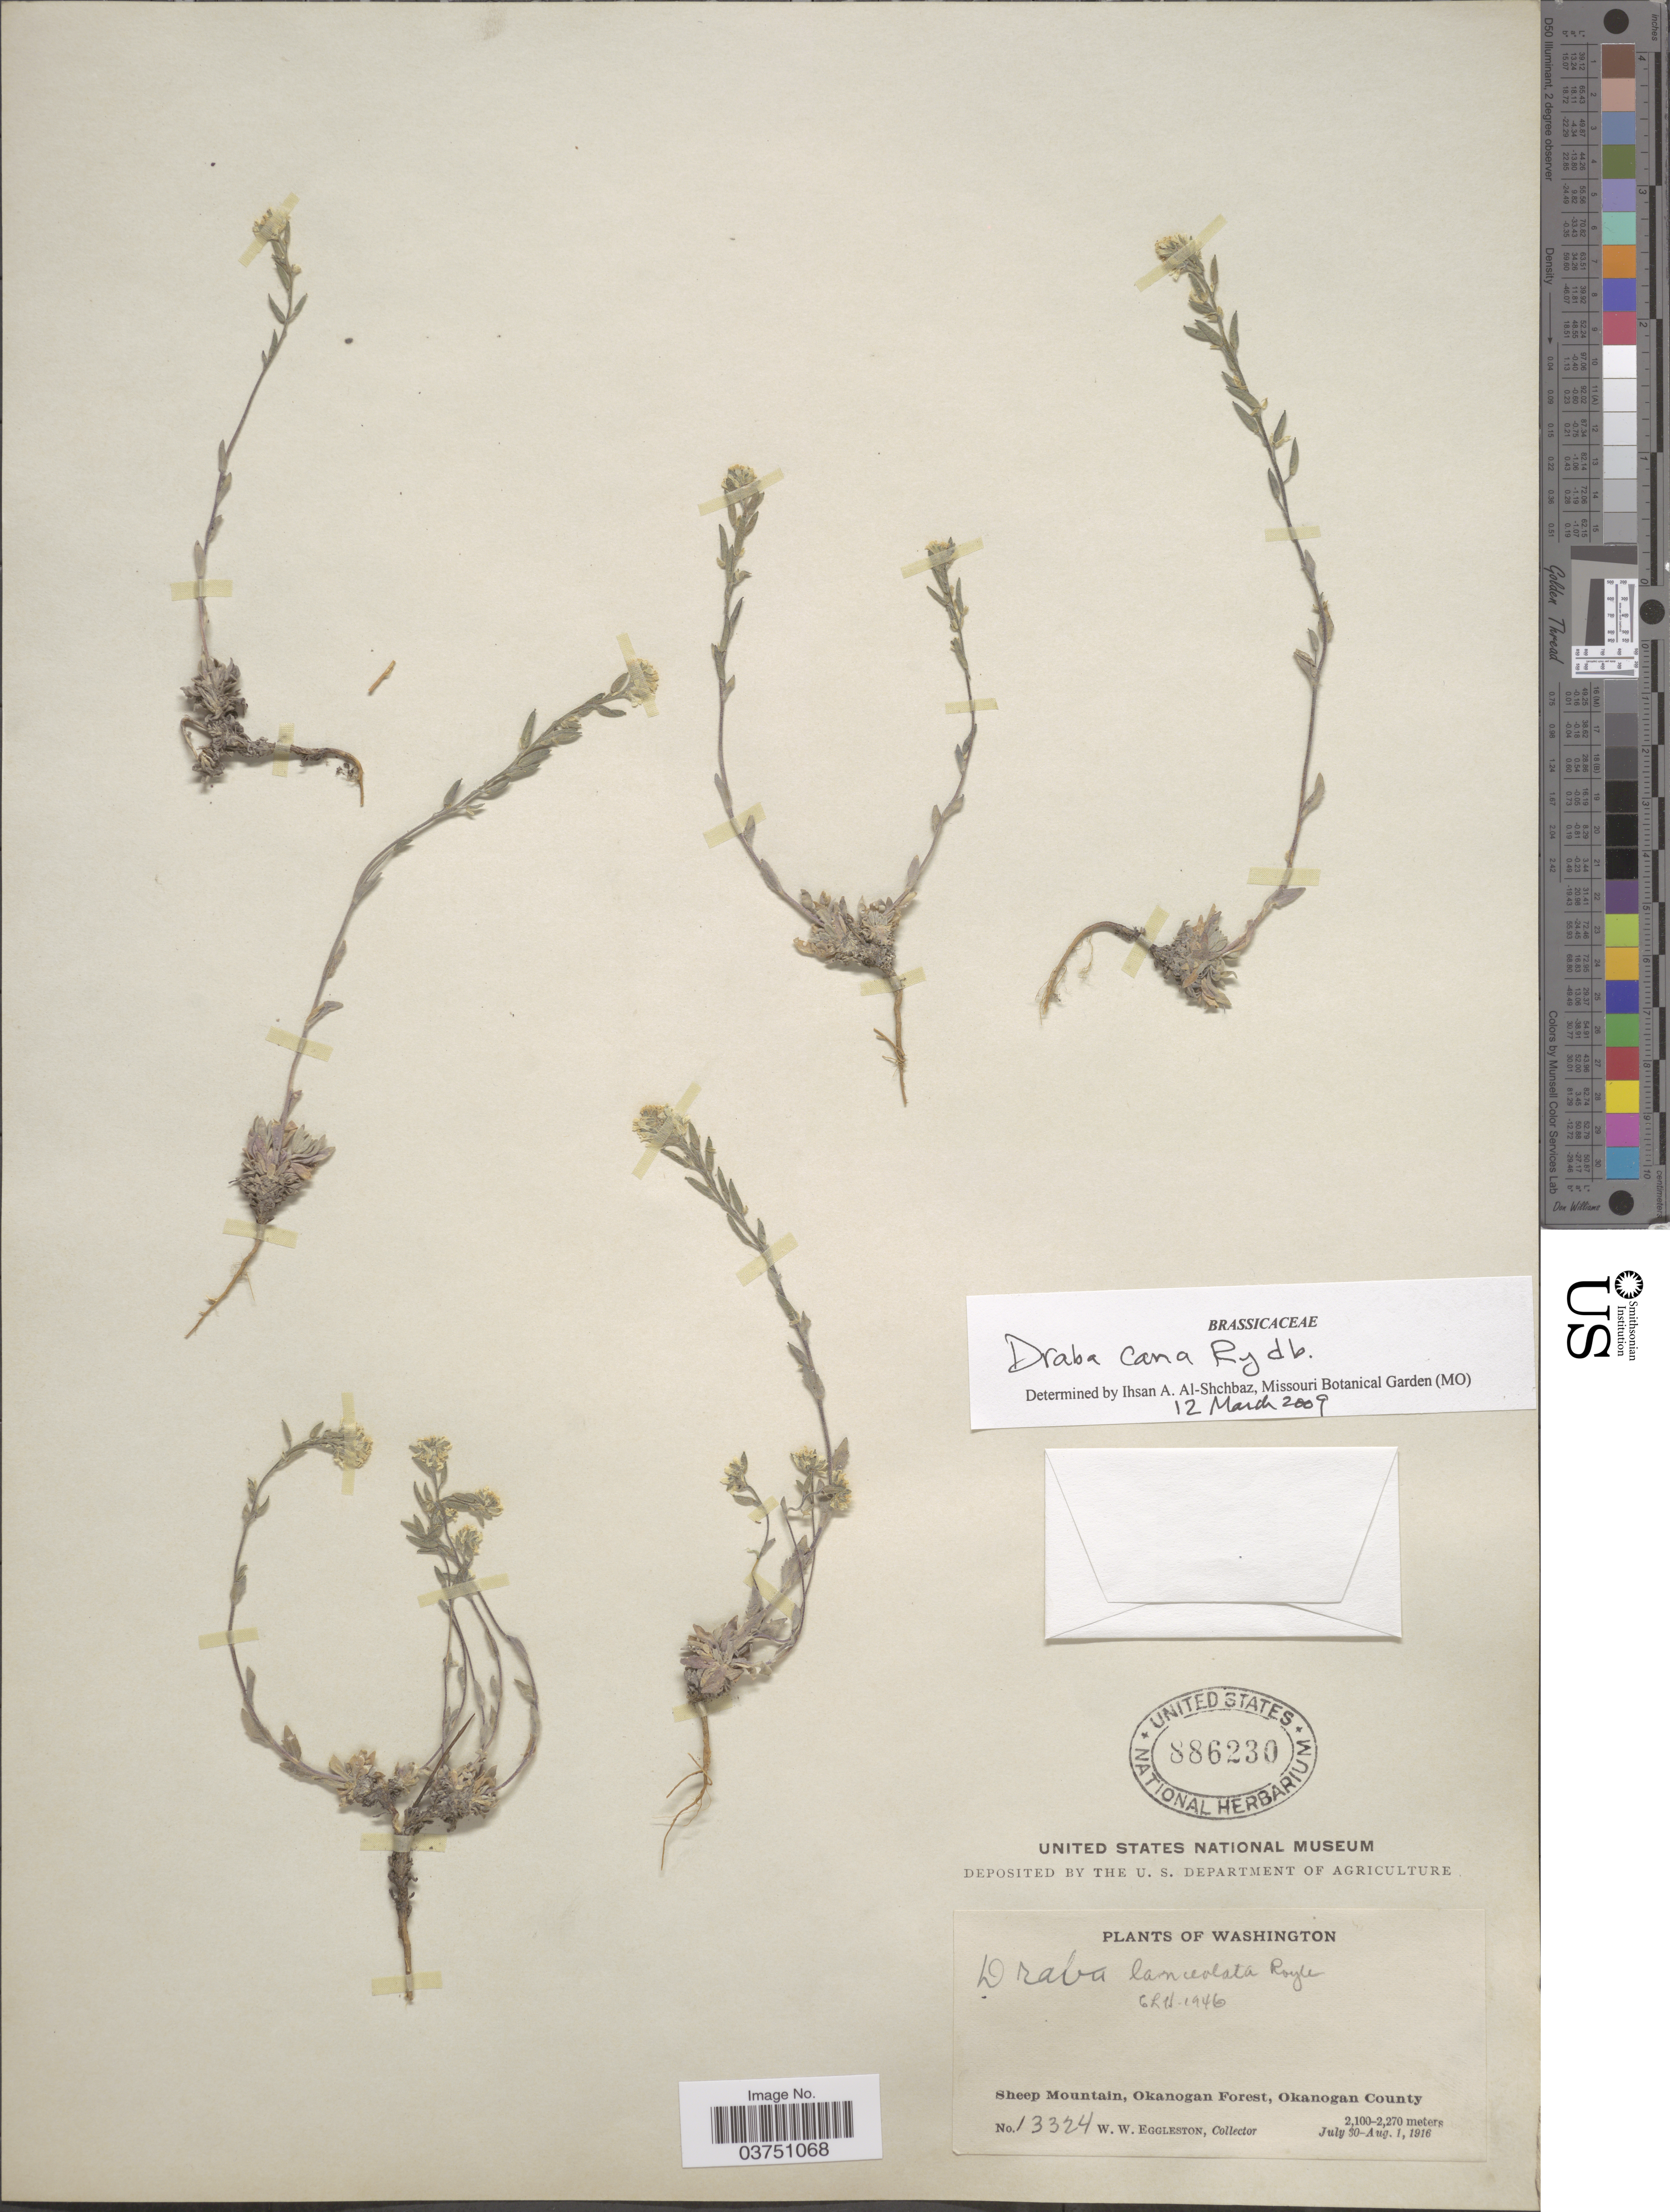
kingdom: Plantae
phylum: Tracheophyta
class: Magnoliopsida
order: Brassicales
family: Brassicaceae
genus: Draba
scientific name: Draba cana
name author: Rydb.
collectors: W. W. Eggleston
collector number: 13324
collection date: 1916-07-30/1916-08-01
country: United States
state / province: Washington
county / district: Okanogan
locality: Sheep Mountain, Okanogan Forest, Okanogan County.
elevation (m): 2100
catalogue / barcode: US 886230